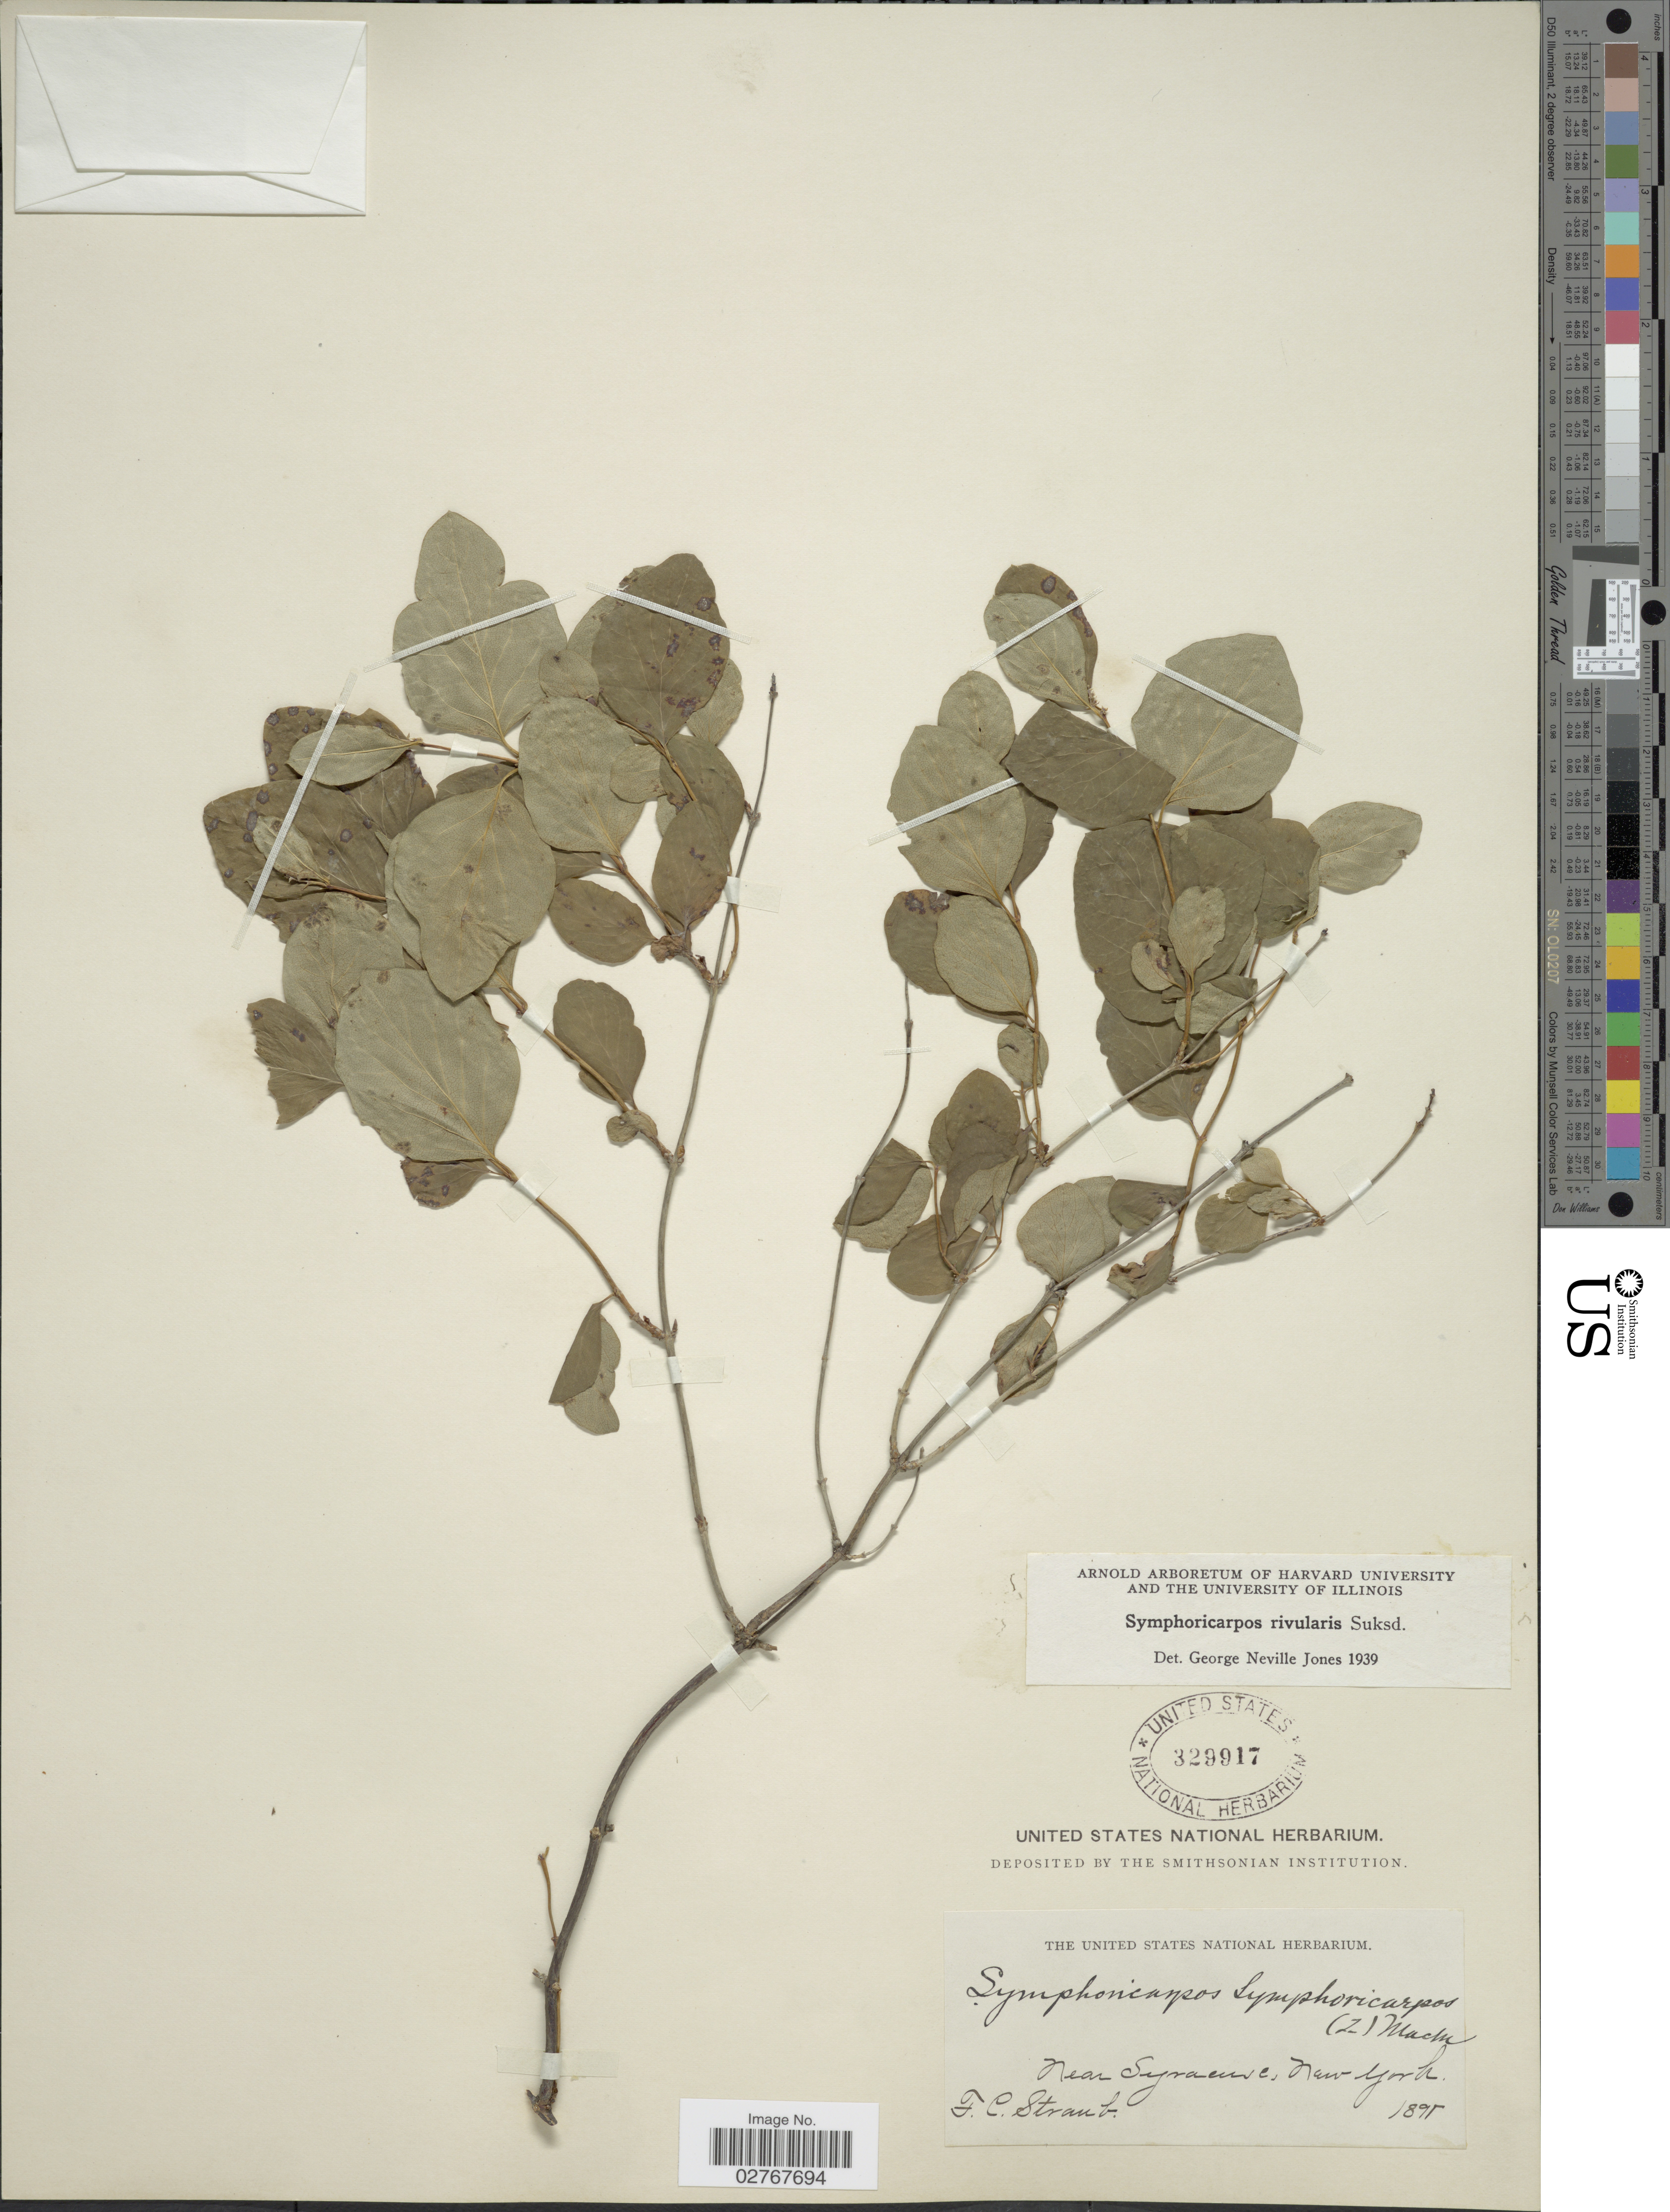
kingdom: Plantae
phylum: Tracheophyta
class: Magnoliopsida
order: Dipsacales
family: Caprifoliaceae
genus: Symphoricarpos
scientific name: Symphoricarpos rivularis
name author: Suksd.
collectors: F. Straub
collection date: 1895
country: United States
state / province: New York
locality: Near Syracuse.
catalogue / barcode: US 329917